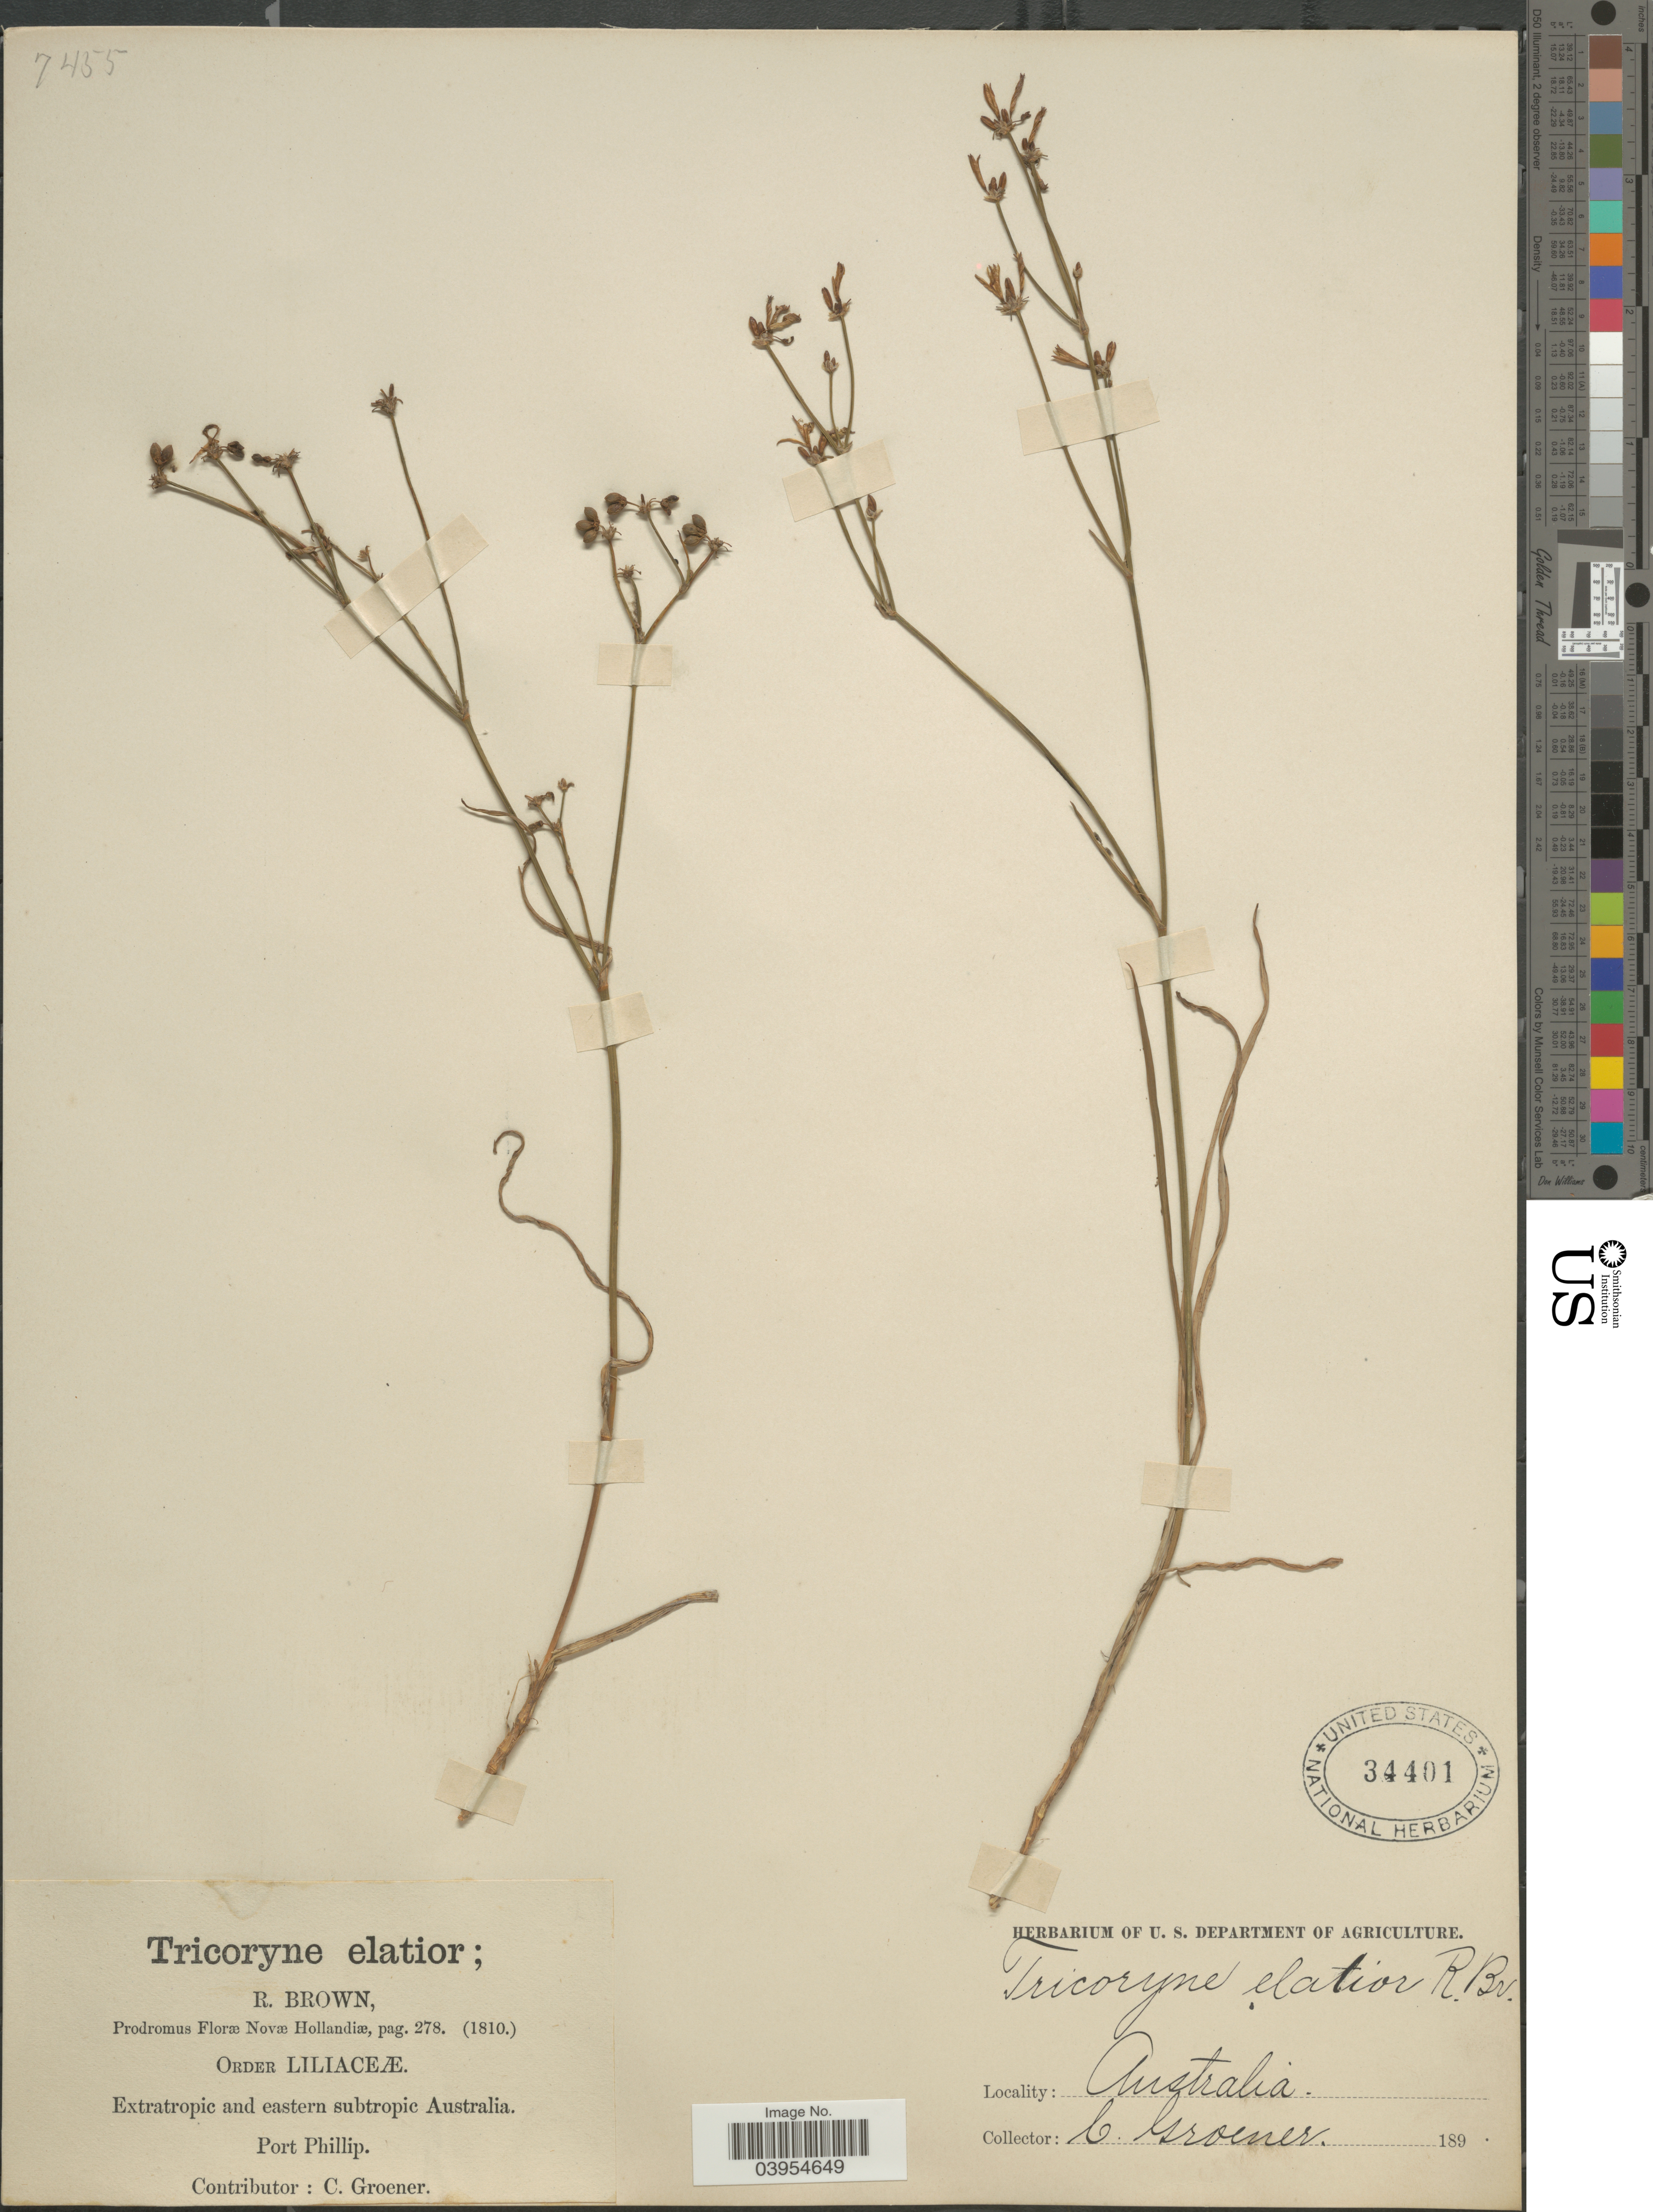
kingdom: Plantae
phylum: Tracheophyta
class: Liliopsida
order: Asparagales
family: Asphodelaceae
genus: Tricoryne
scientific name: Tricoryne elatior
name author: R. Br.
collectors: C. Groener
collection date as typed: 189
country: Australia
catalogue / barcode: US 34401